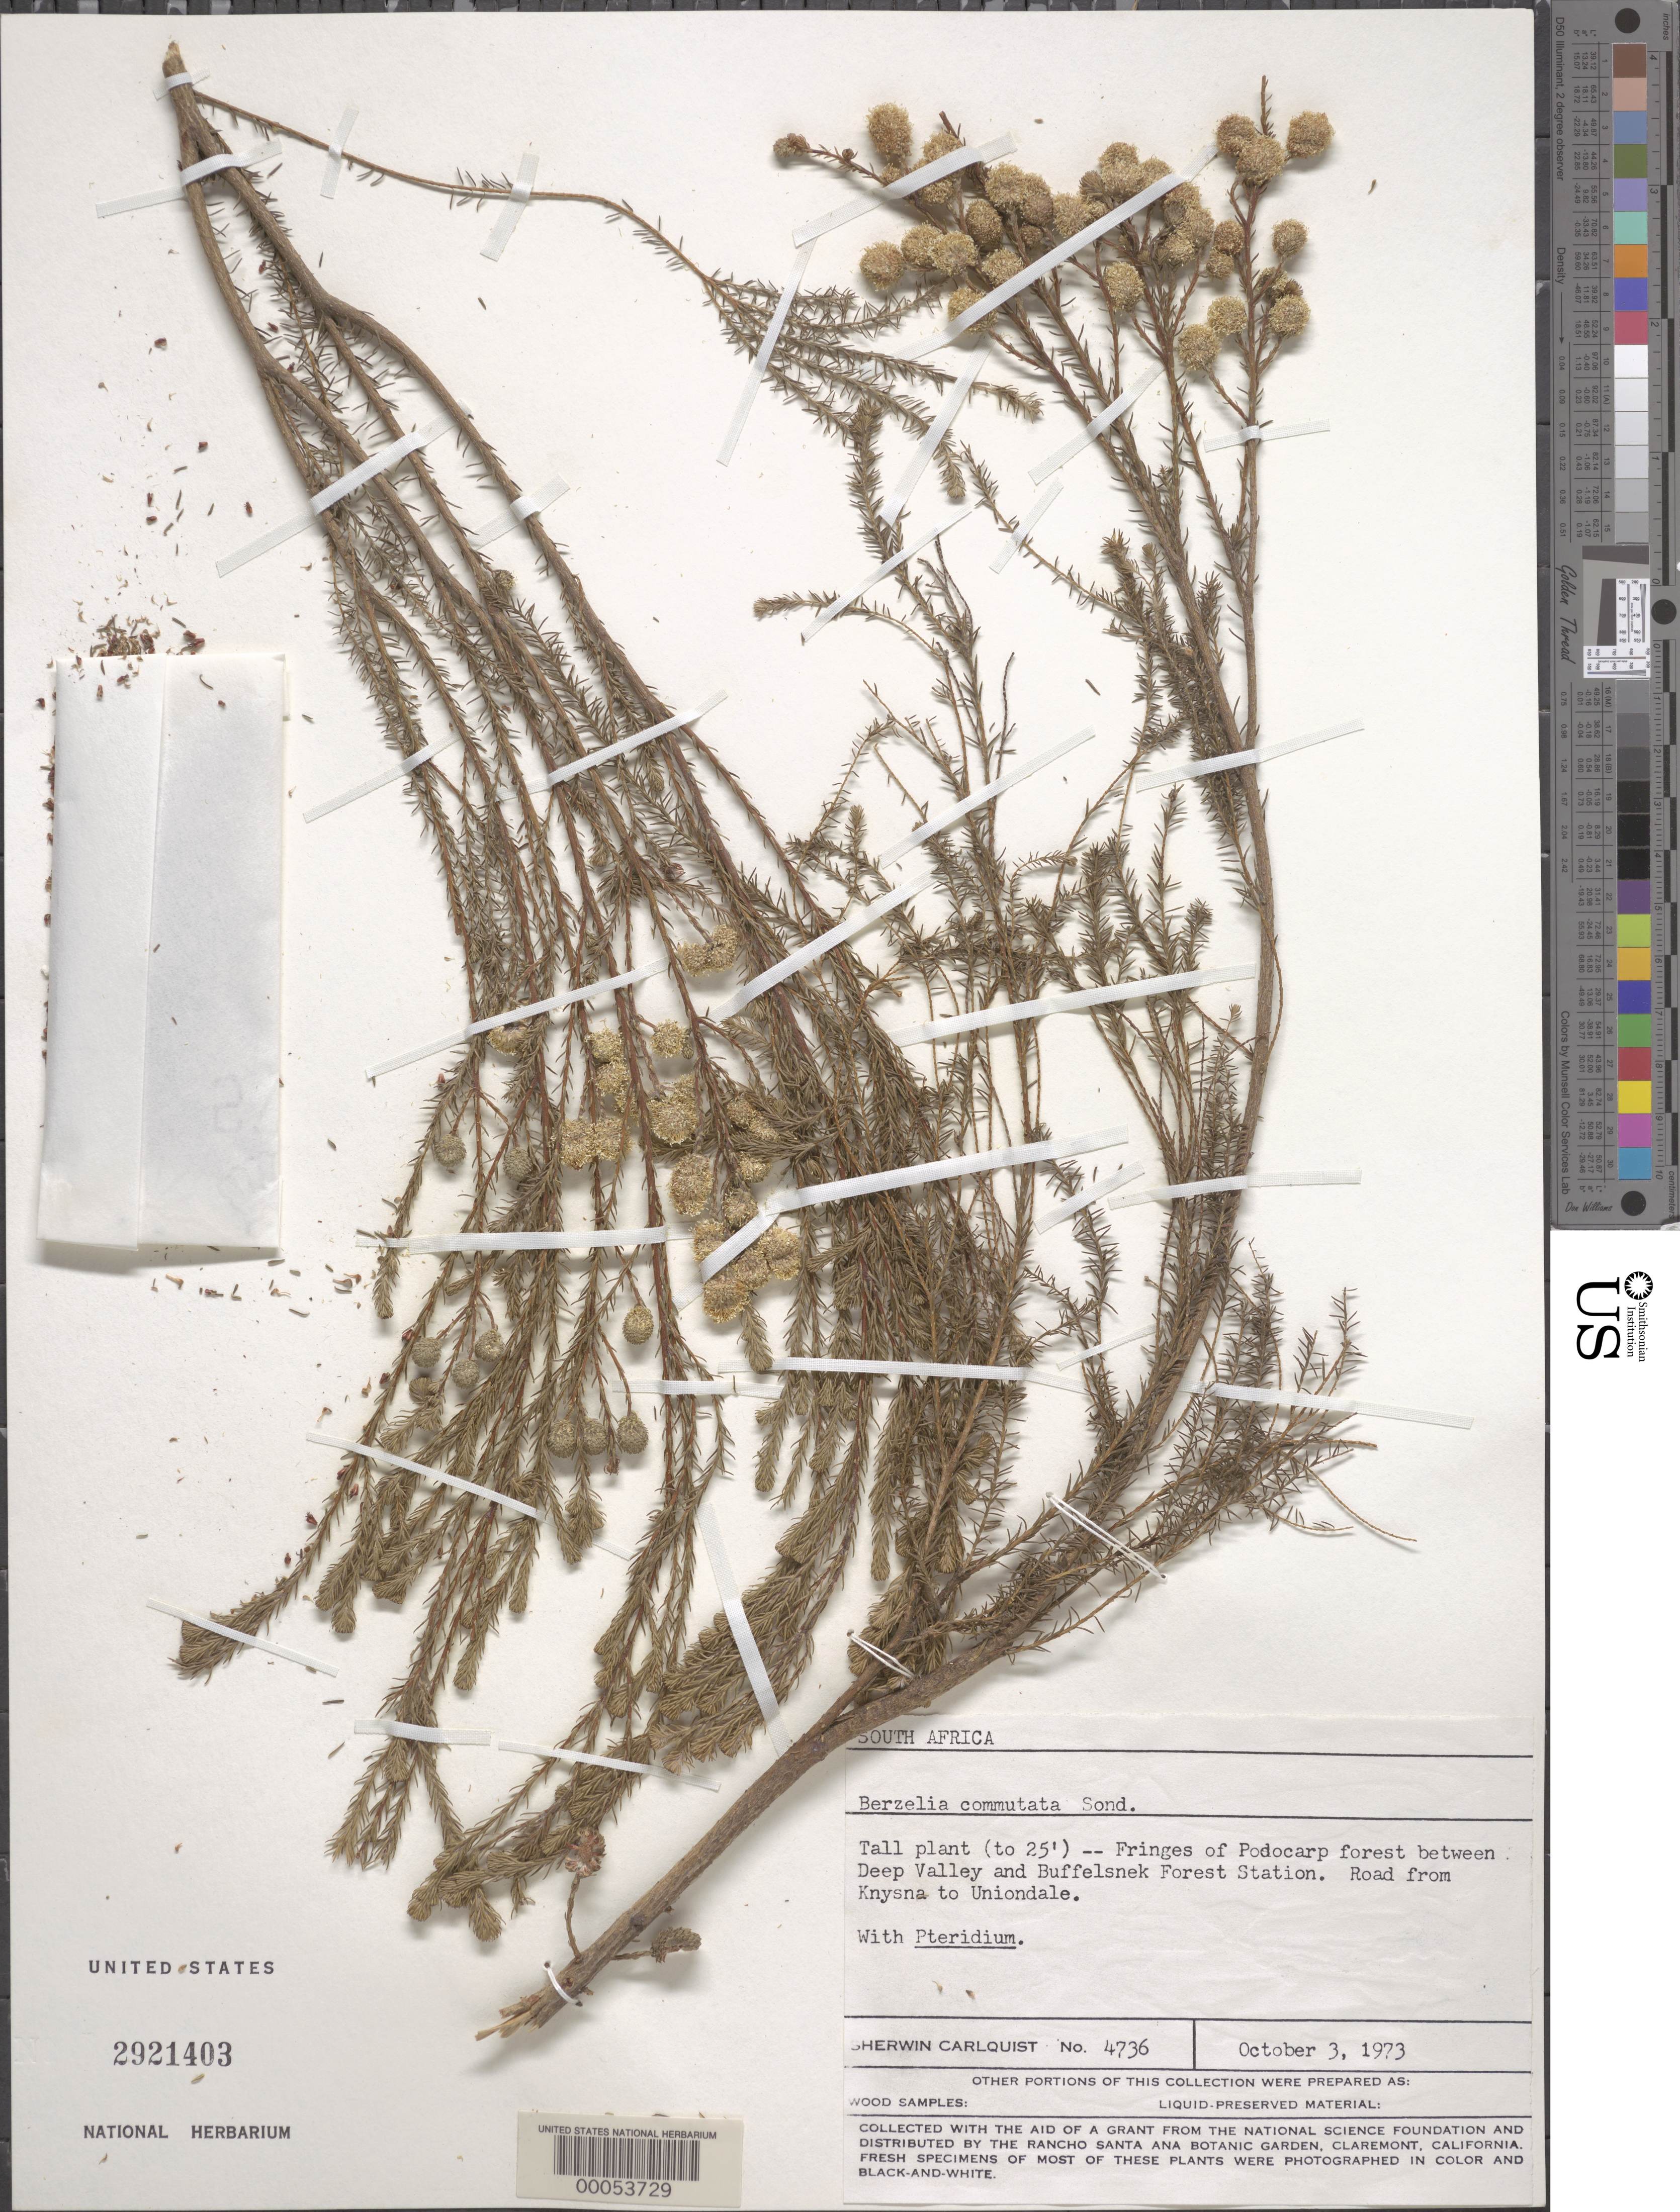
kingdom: Plantae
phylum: Tracheophyta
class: Magnoliopsida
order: Bruniales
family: Bruniaceae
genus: Berzelia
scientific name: Berzelia commutata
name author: Sond.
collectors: S. Carlquist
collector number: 4736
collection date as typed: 03 Oct 1973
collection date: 1973-10-03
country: South Africa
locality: Podocarp forest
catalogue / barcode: US 2921403